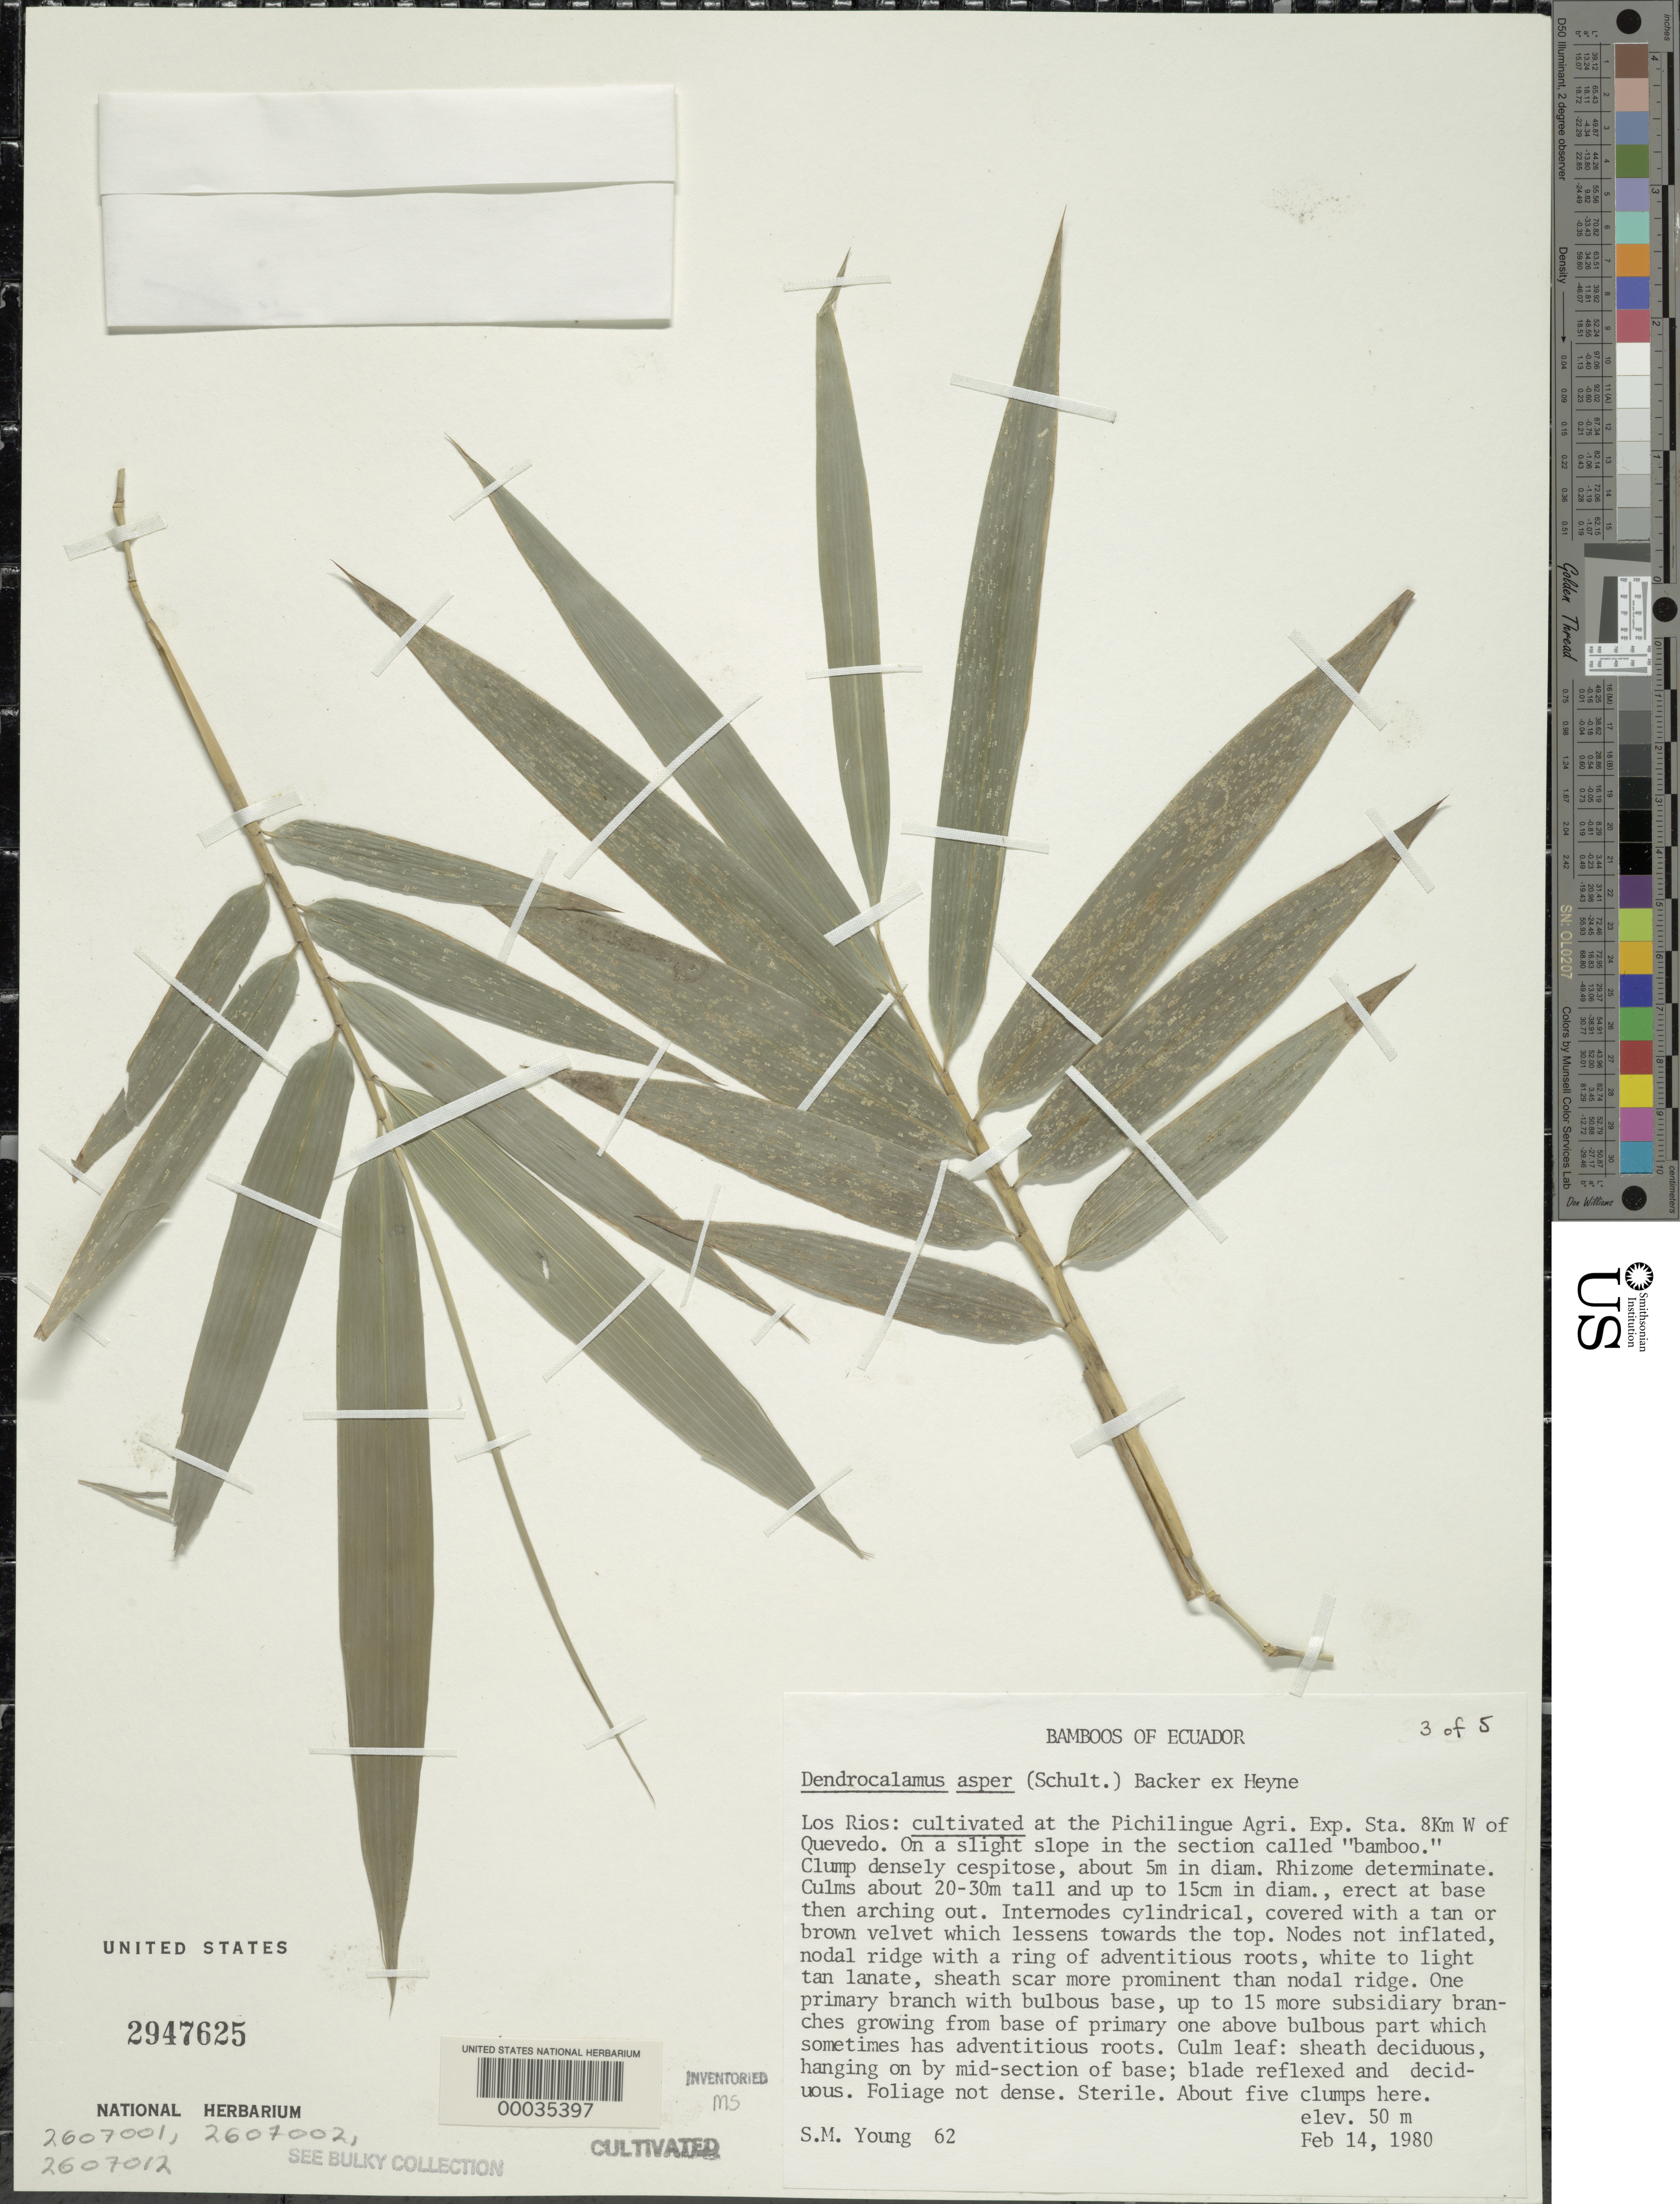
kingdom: Plantae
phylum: Tracheophyta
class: Liliopsida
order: Poales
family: Poaceae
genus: Dendrocalamus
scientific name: Dendrocalamus asper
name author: (Schult. & Schult. f.) Backer ex K. Heyne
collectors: S. Young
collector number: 62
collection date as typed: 14 Feb 1980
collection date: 1980-02-14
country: Ecuador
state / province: Los Ríos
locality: Pichilingue agriculture Experimentalal station, Quevedo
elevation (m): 50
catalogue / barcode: US 2947625